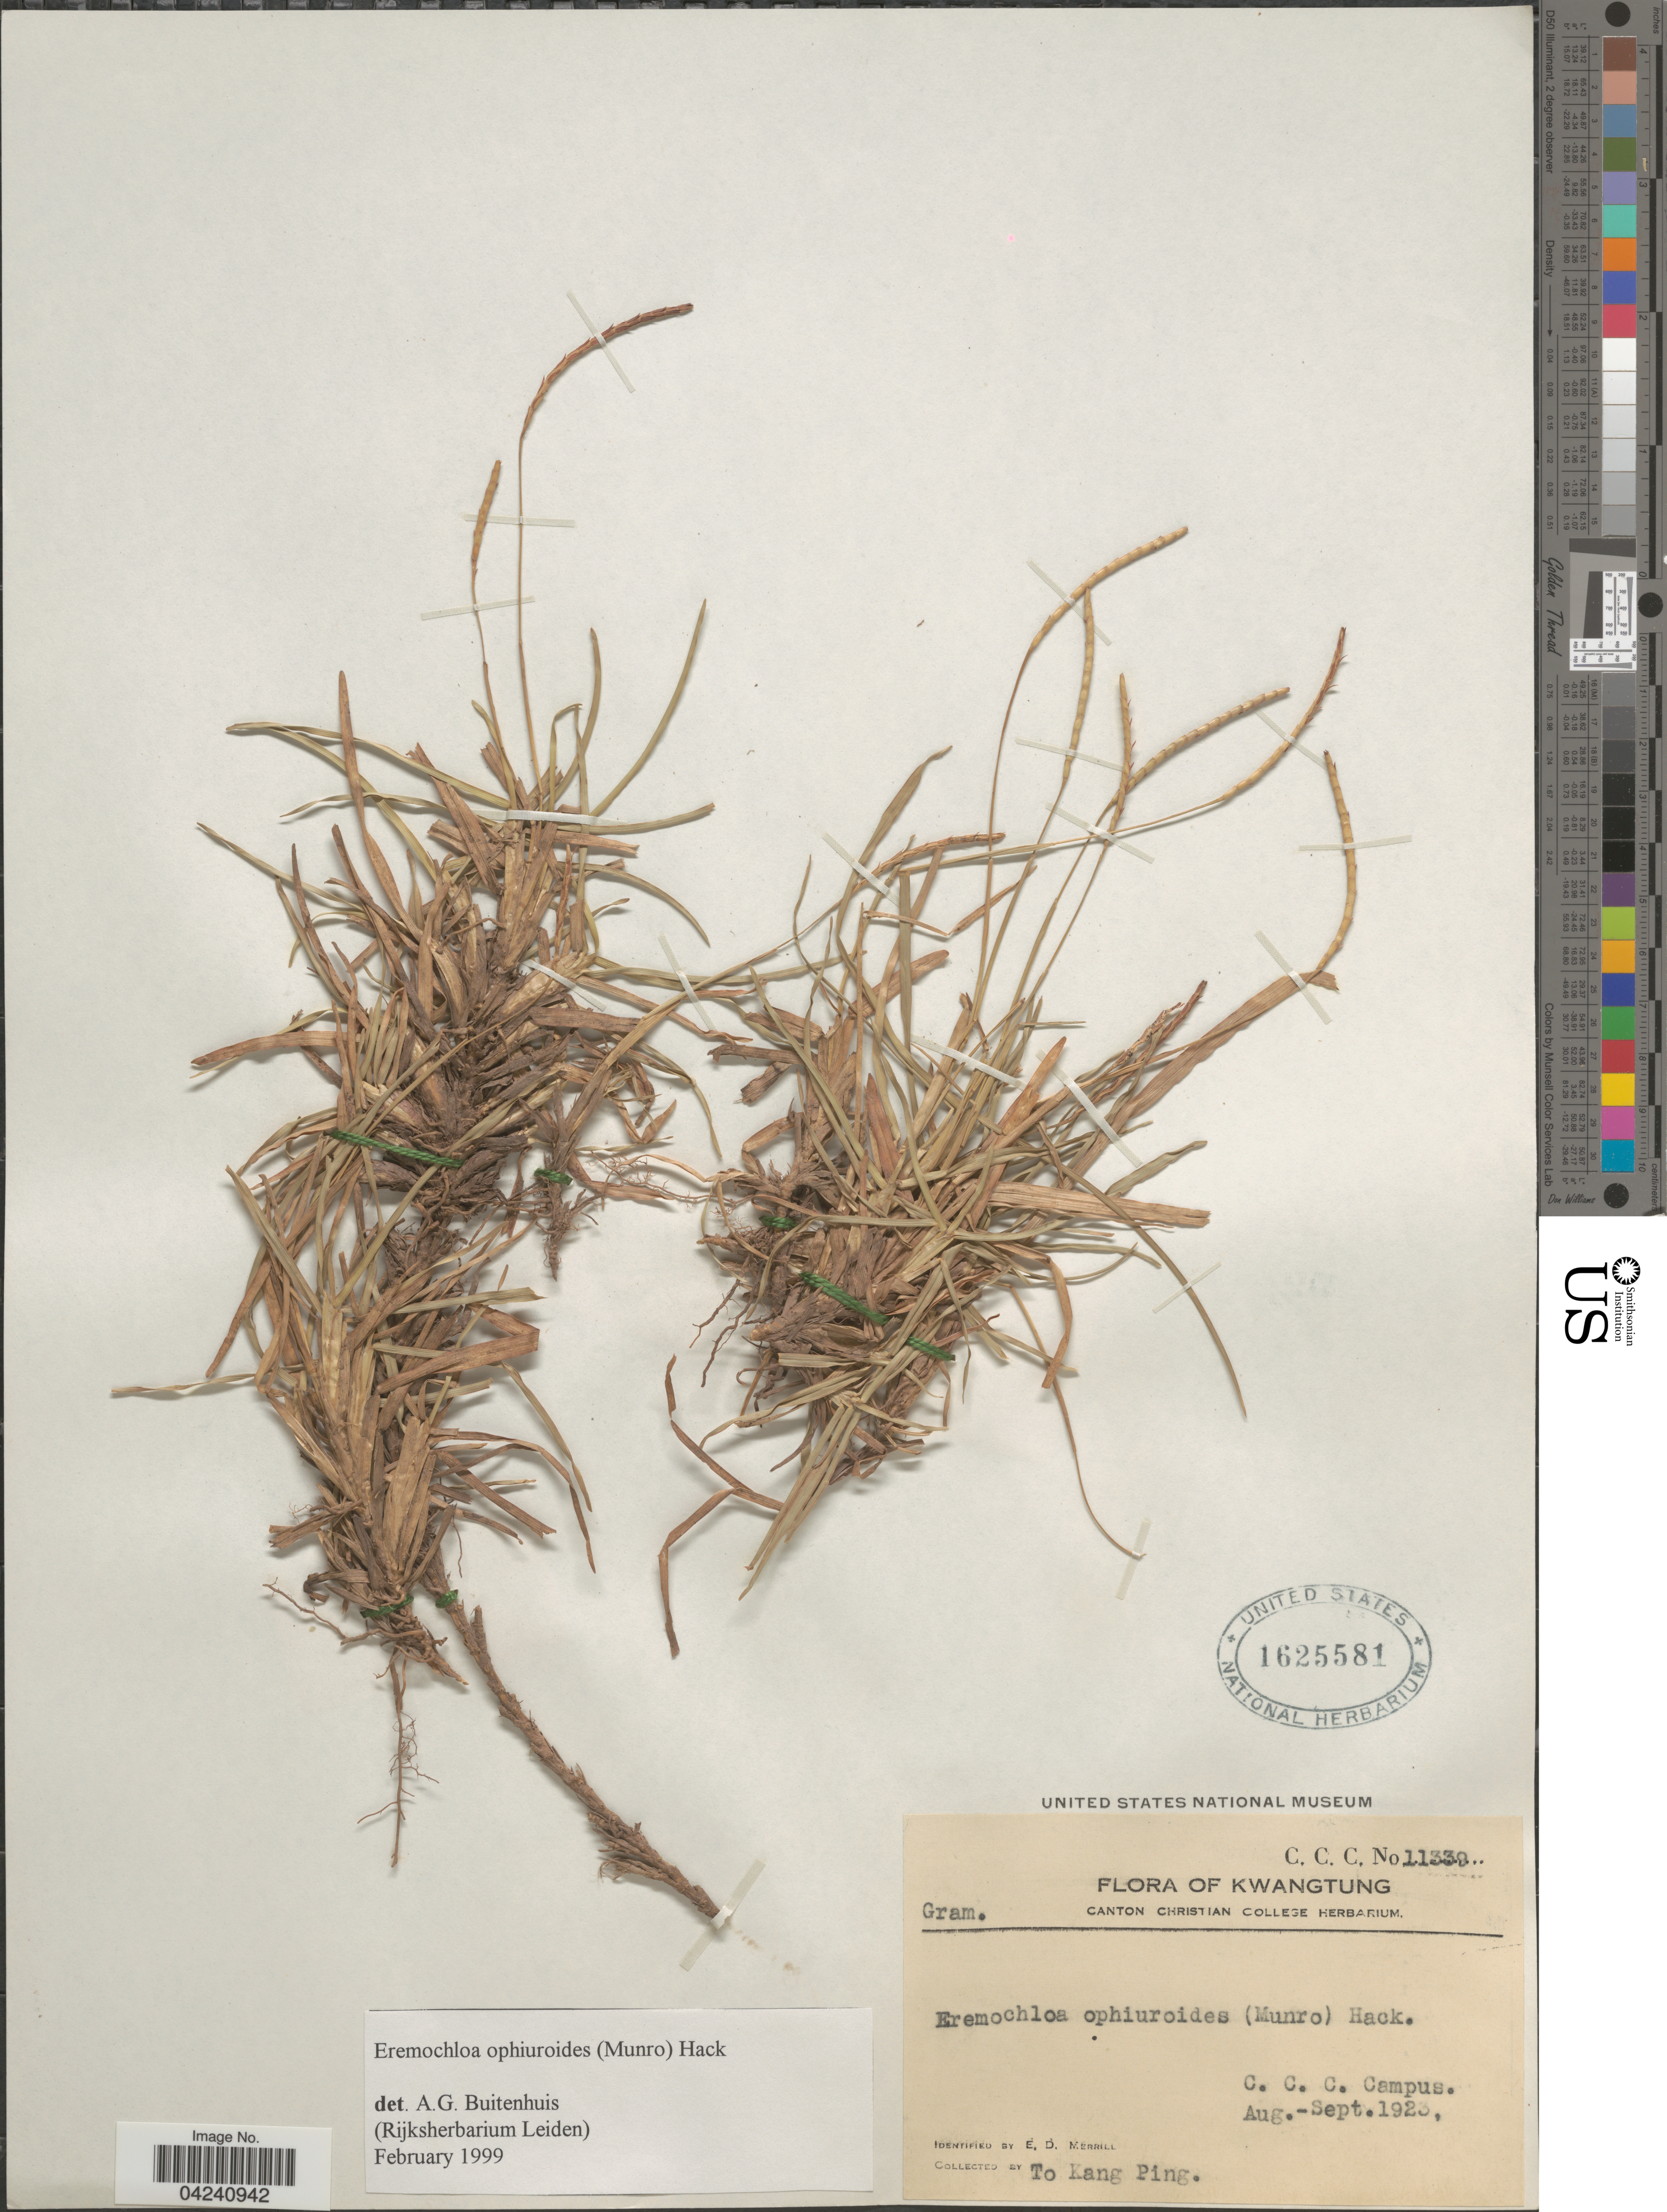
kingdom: Plantae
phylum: Tracheophyta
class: Liliopsida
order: Poales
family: Poaceae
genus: Eremochloa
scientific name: Eremochloa ophiuroides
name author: (Munro) Hack.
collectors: T. Ping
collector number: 11330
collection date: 1923-08/1923-09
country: China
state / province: Guangdong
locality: Kwangtung. C. C. C. Campus.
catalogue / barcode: US 1625581